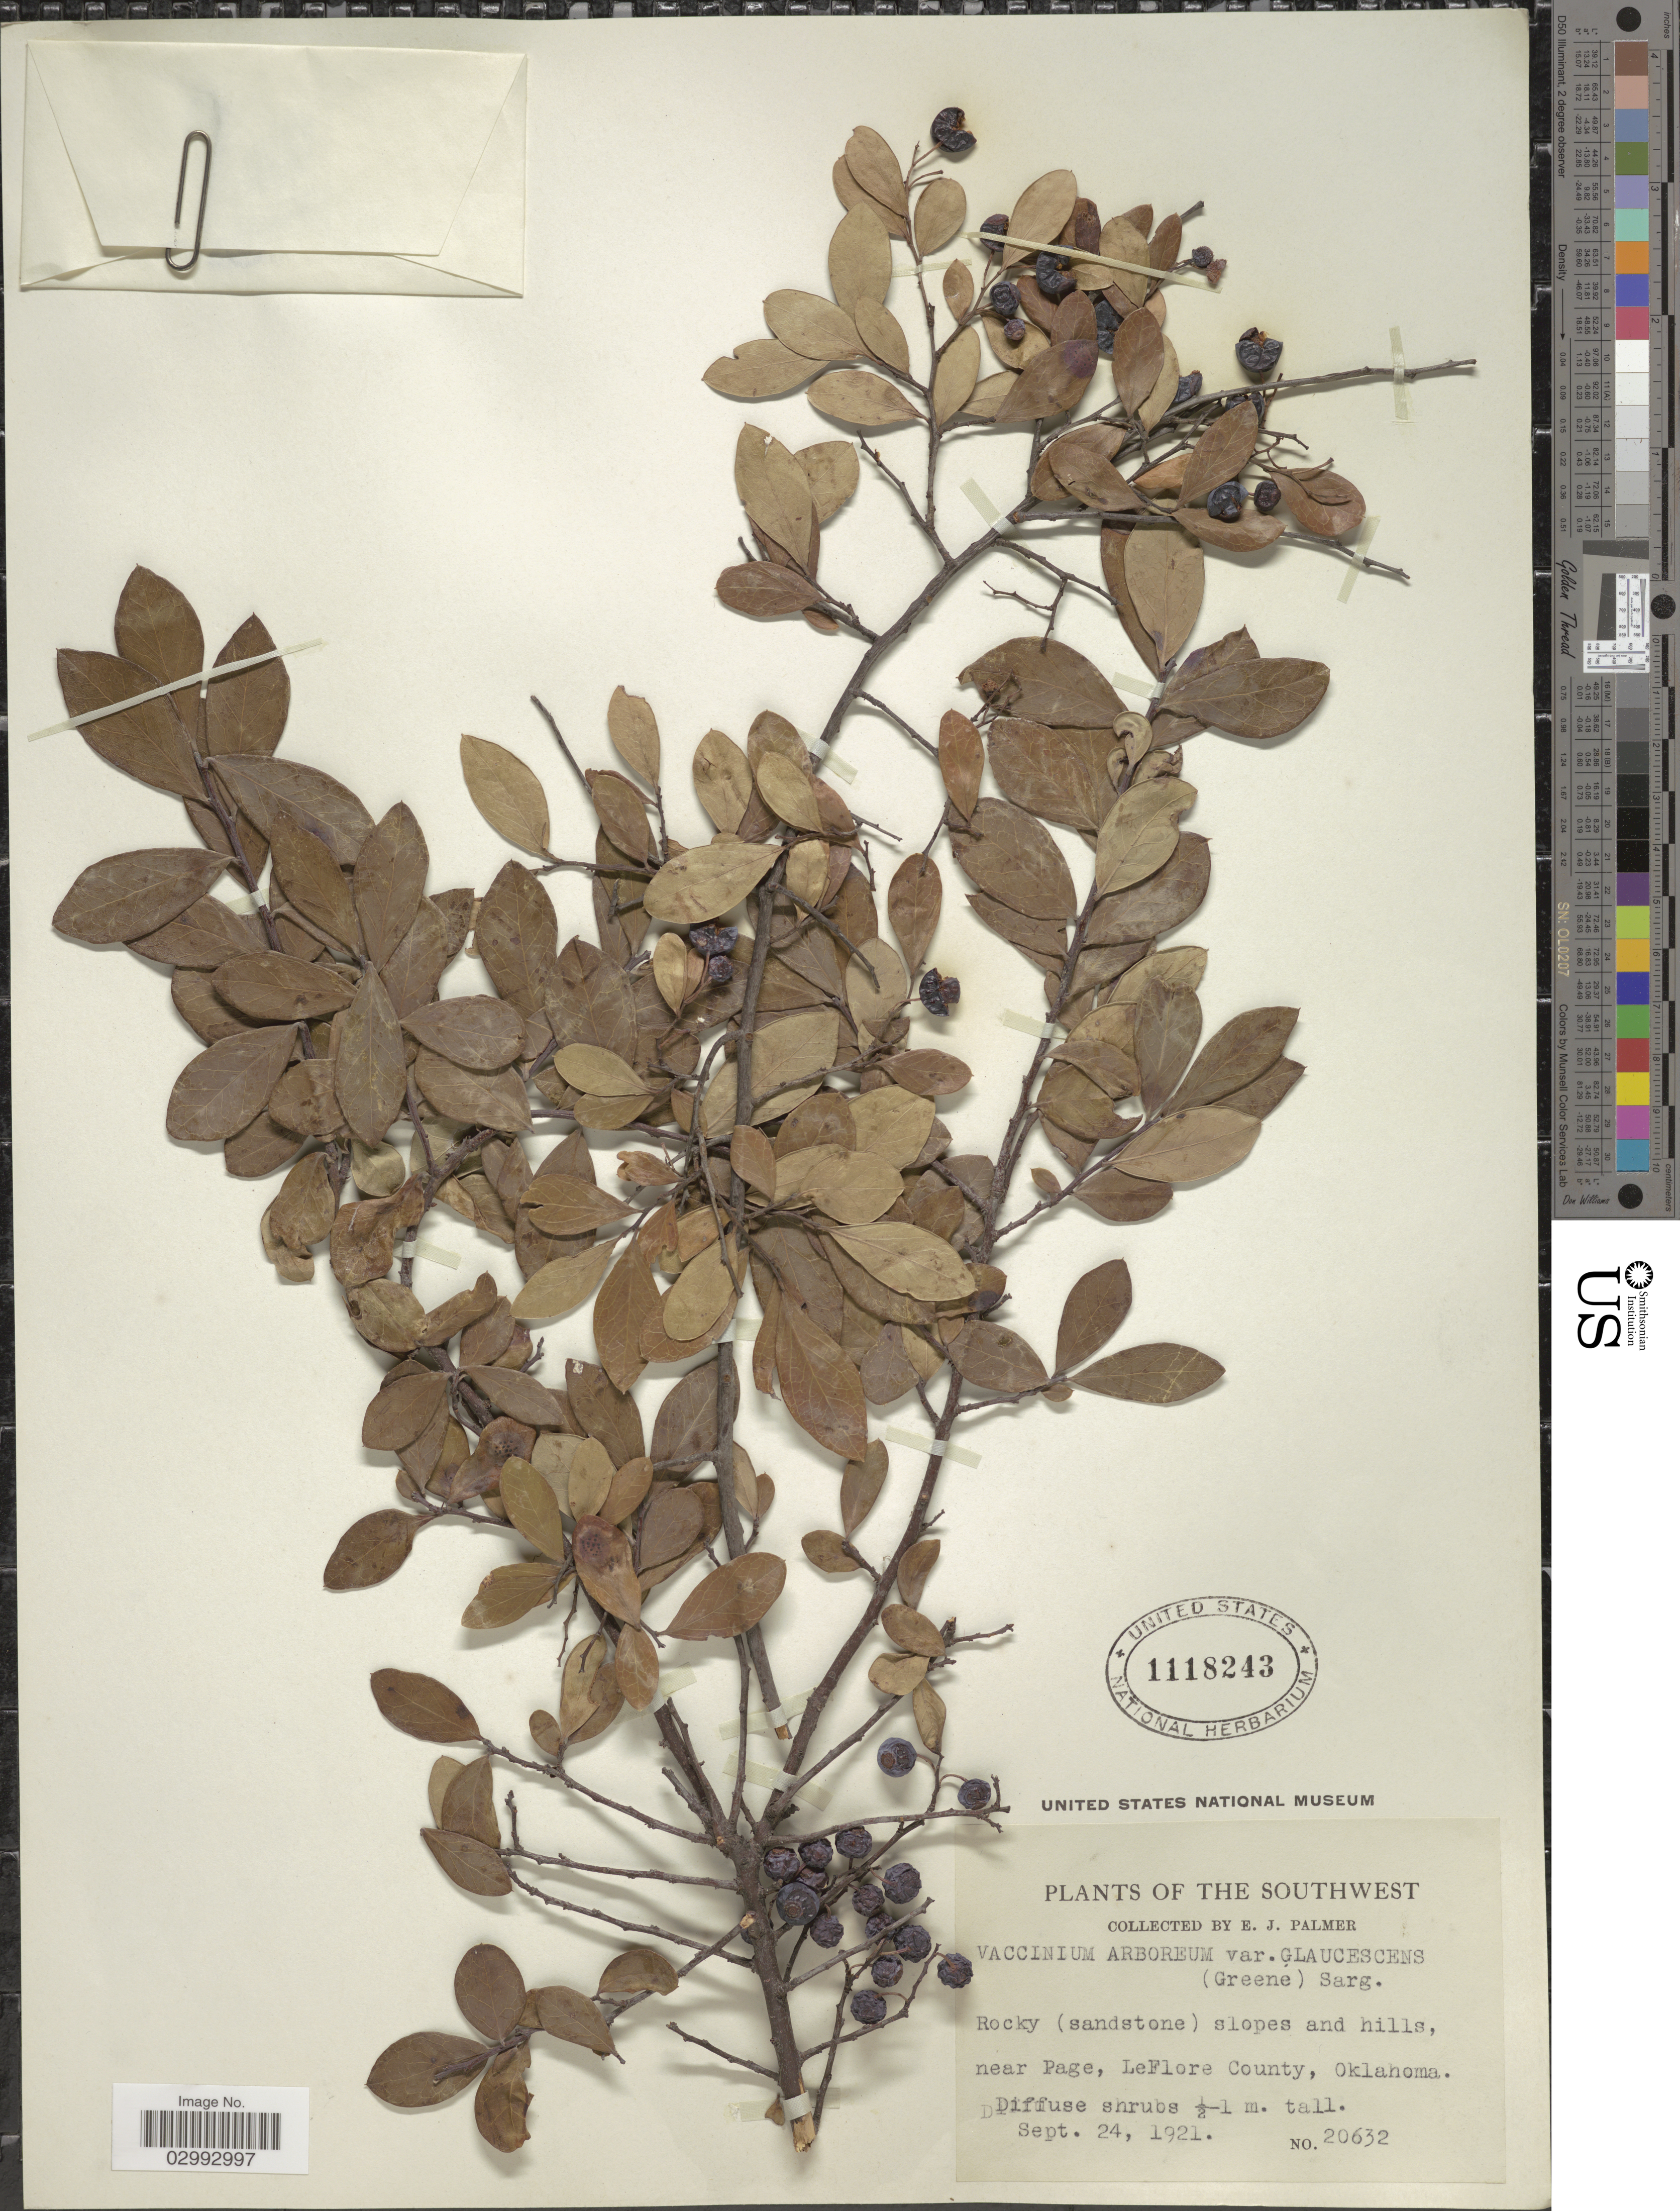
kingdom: Plantae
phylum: Tracheophyta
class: Magnoliopsida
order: Ericales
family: Ericaceae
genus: Batodendron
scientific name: Batodendron arboreum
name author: Nutt.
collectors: E. J. Palmer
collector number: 20632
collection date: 1921-09-24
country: United States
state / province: Oklahoma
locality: Southwest. Rocky (sandstone) slopes and hills, near Page, LeFlore County.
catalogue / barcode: US 1118243